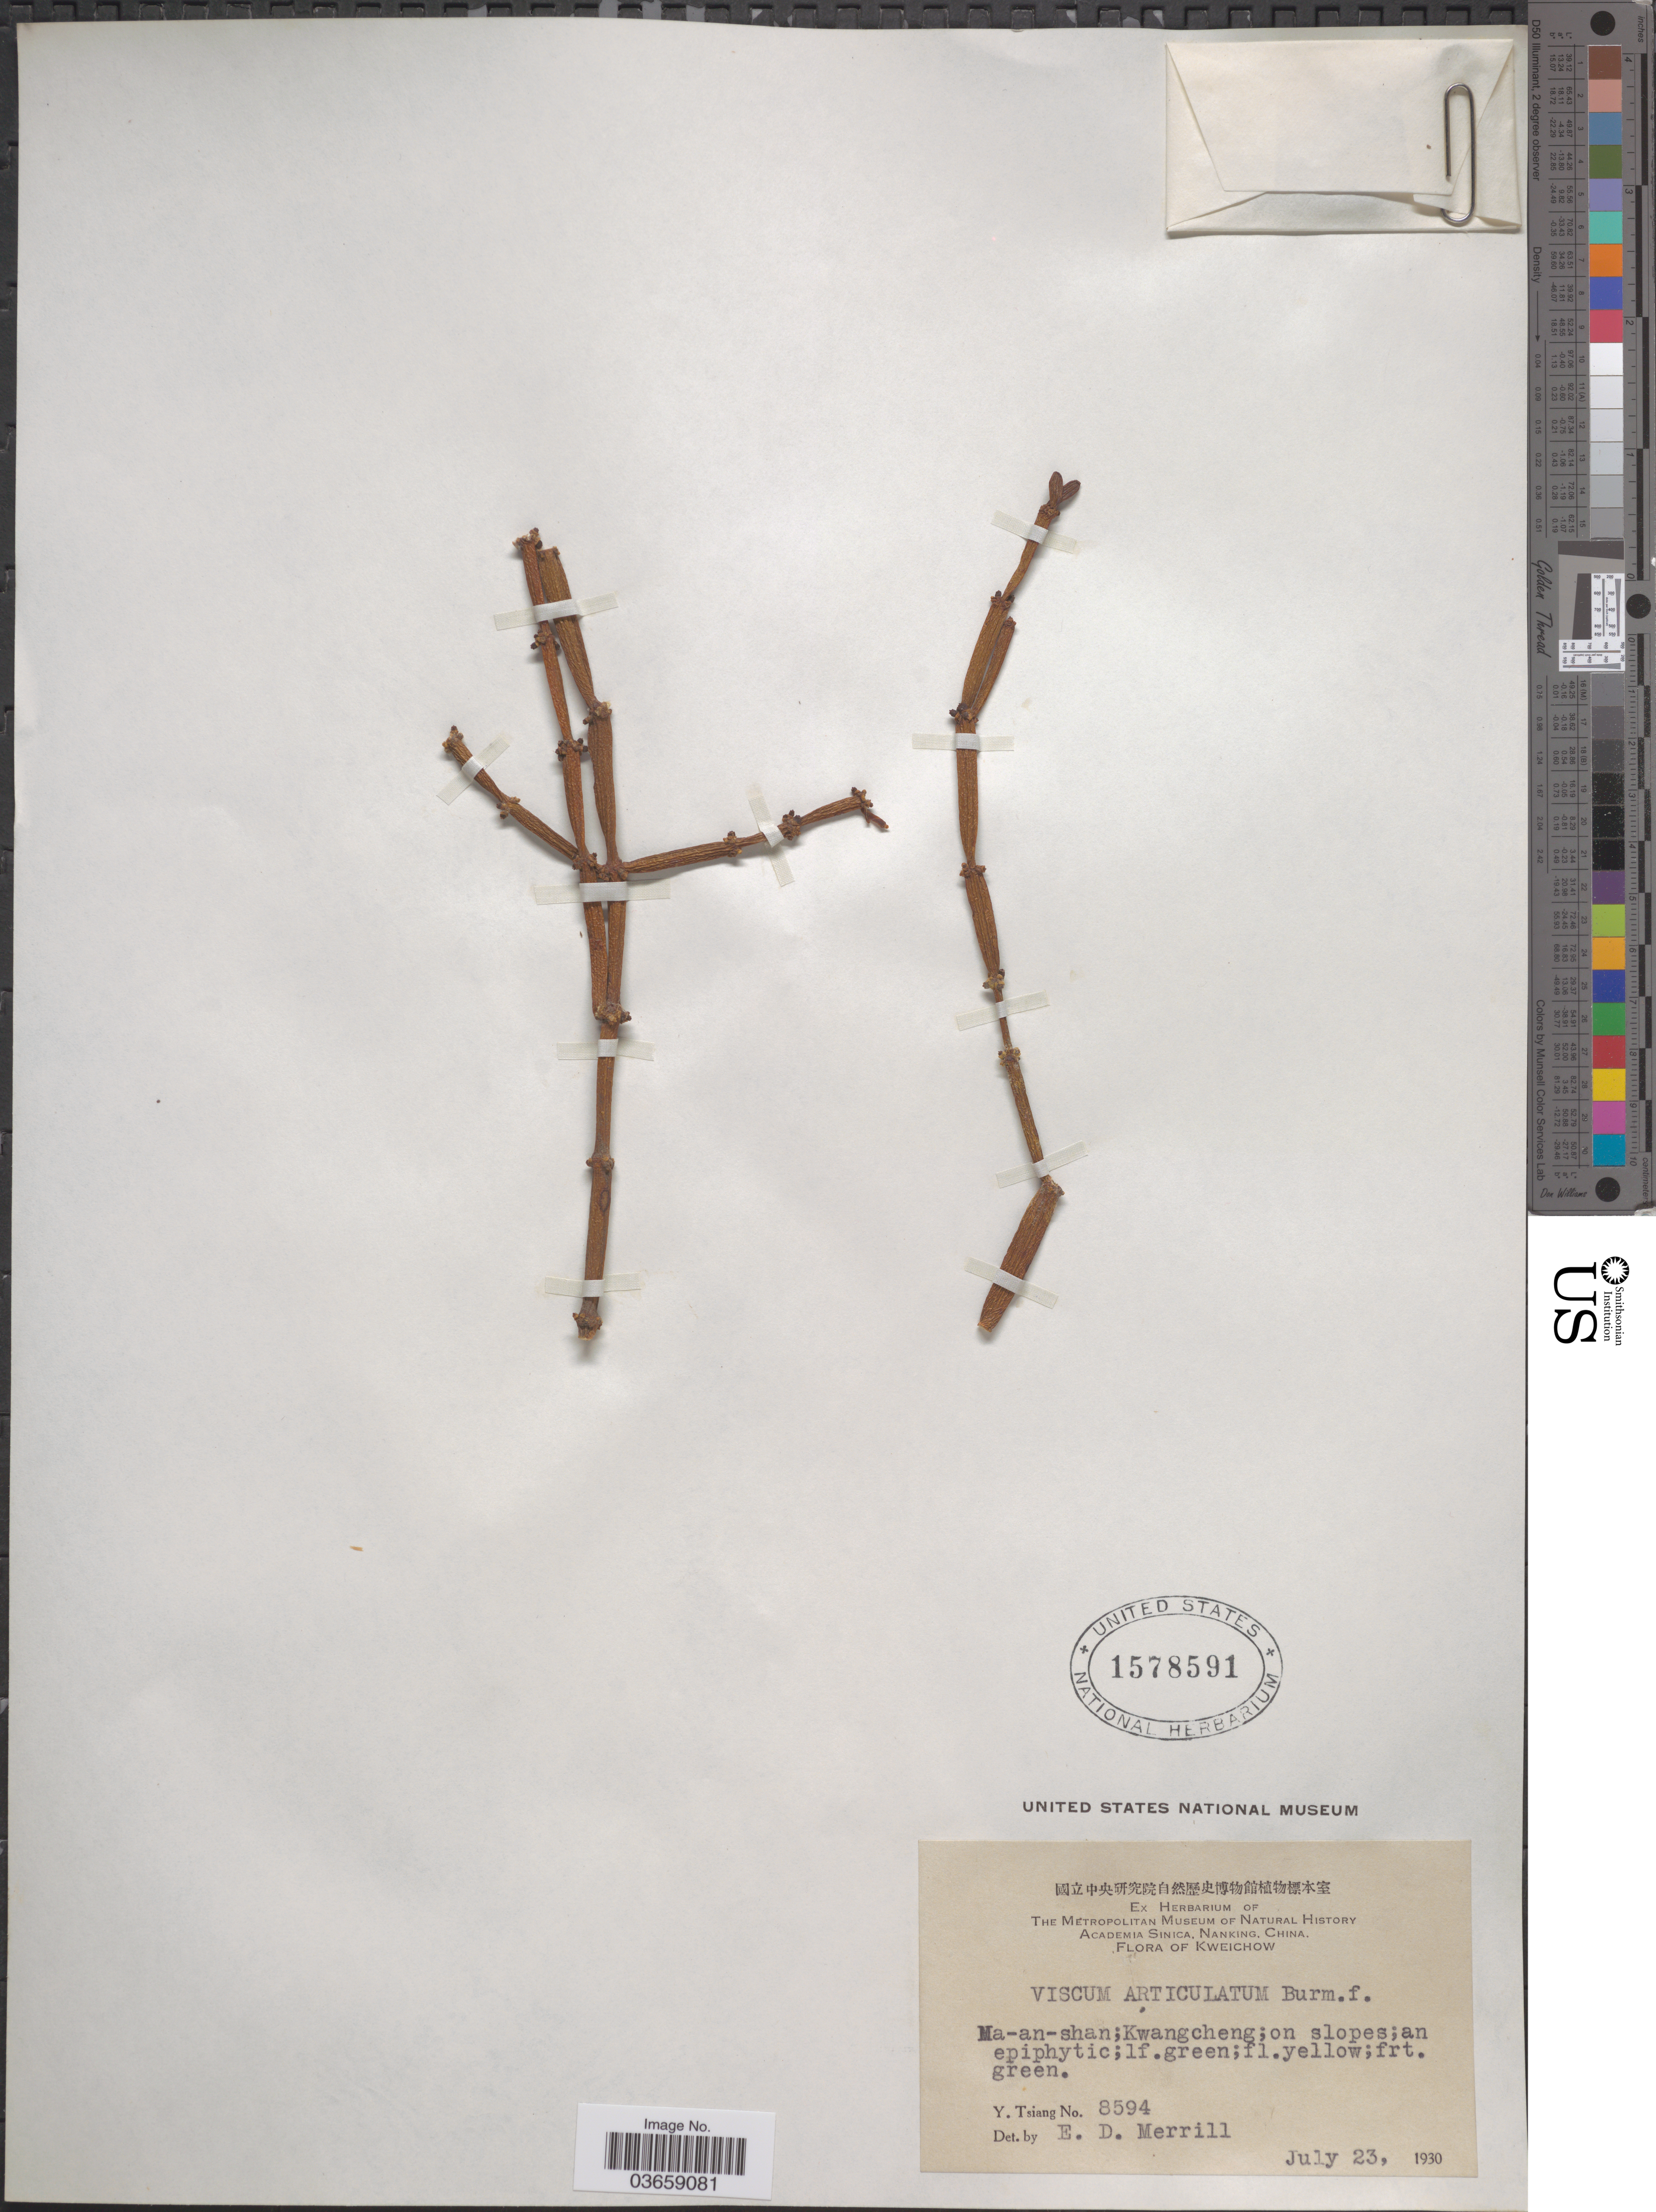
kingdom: Plantae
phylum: Tracheophyta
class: Magnoliopsida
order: Santalales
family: Viscaceae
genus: Viscum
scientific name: Viscum articulatum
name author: Burm. f.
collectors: Y. Tsiang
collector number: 8594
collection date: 1930-07-23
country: China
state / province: Guizhou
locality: Kweichow. Ma-an-shan; Kwangcheng.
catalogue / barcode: US 1578591